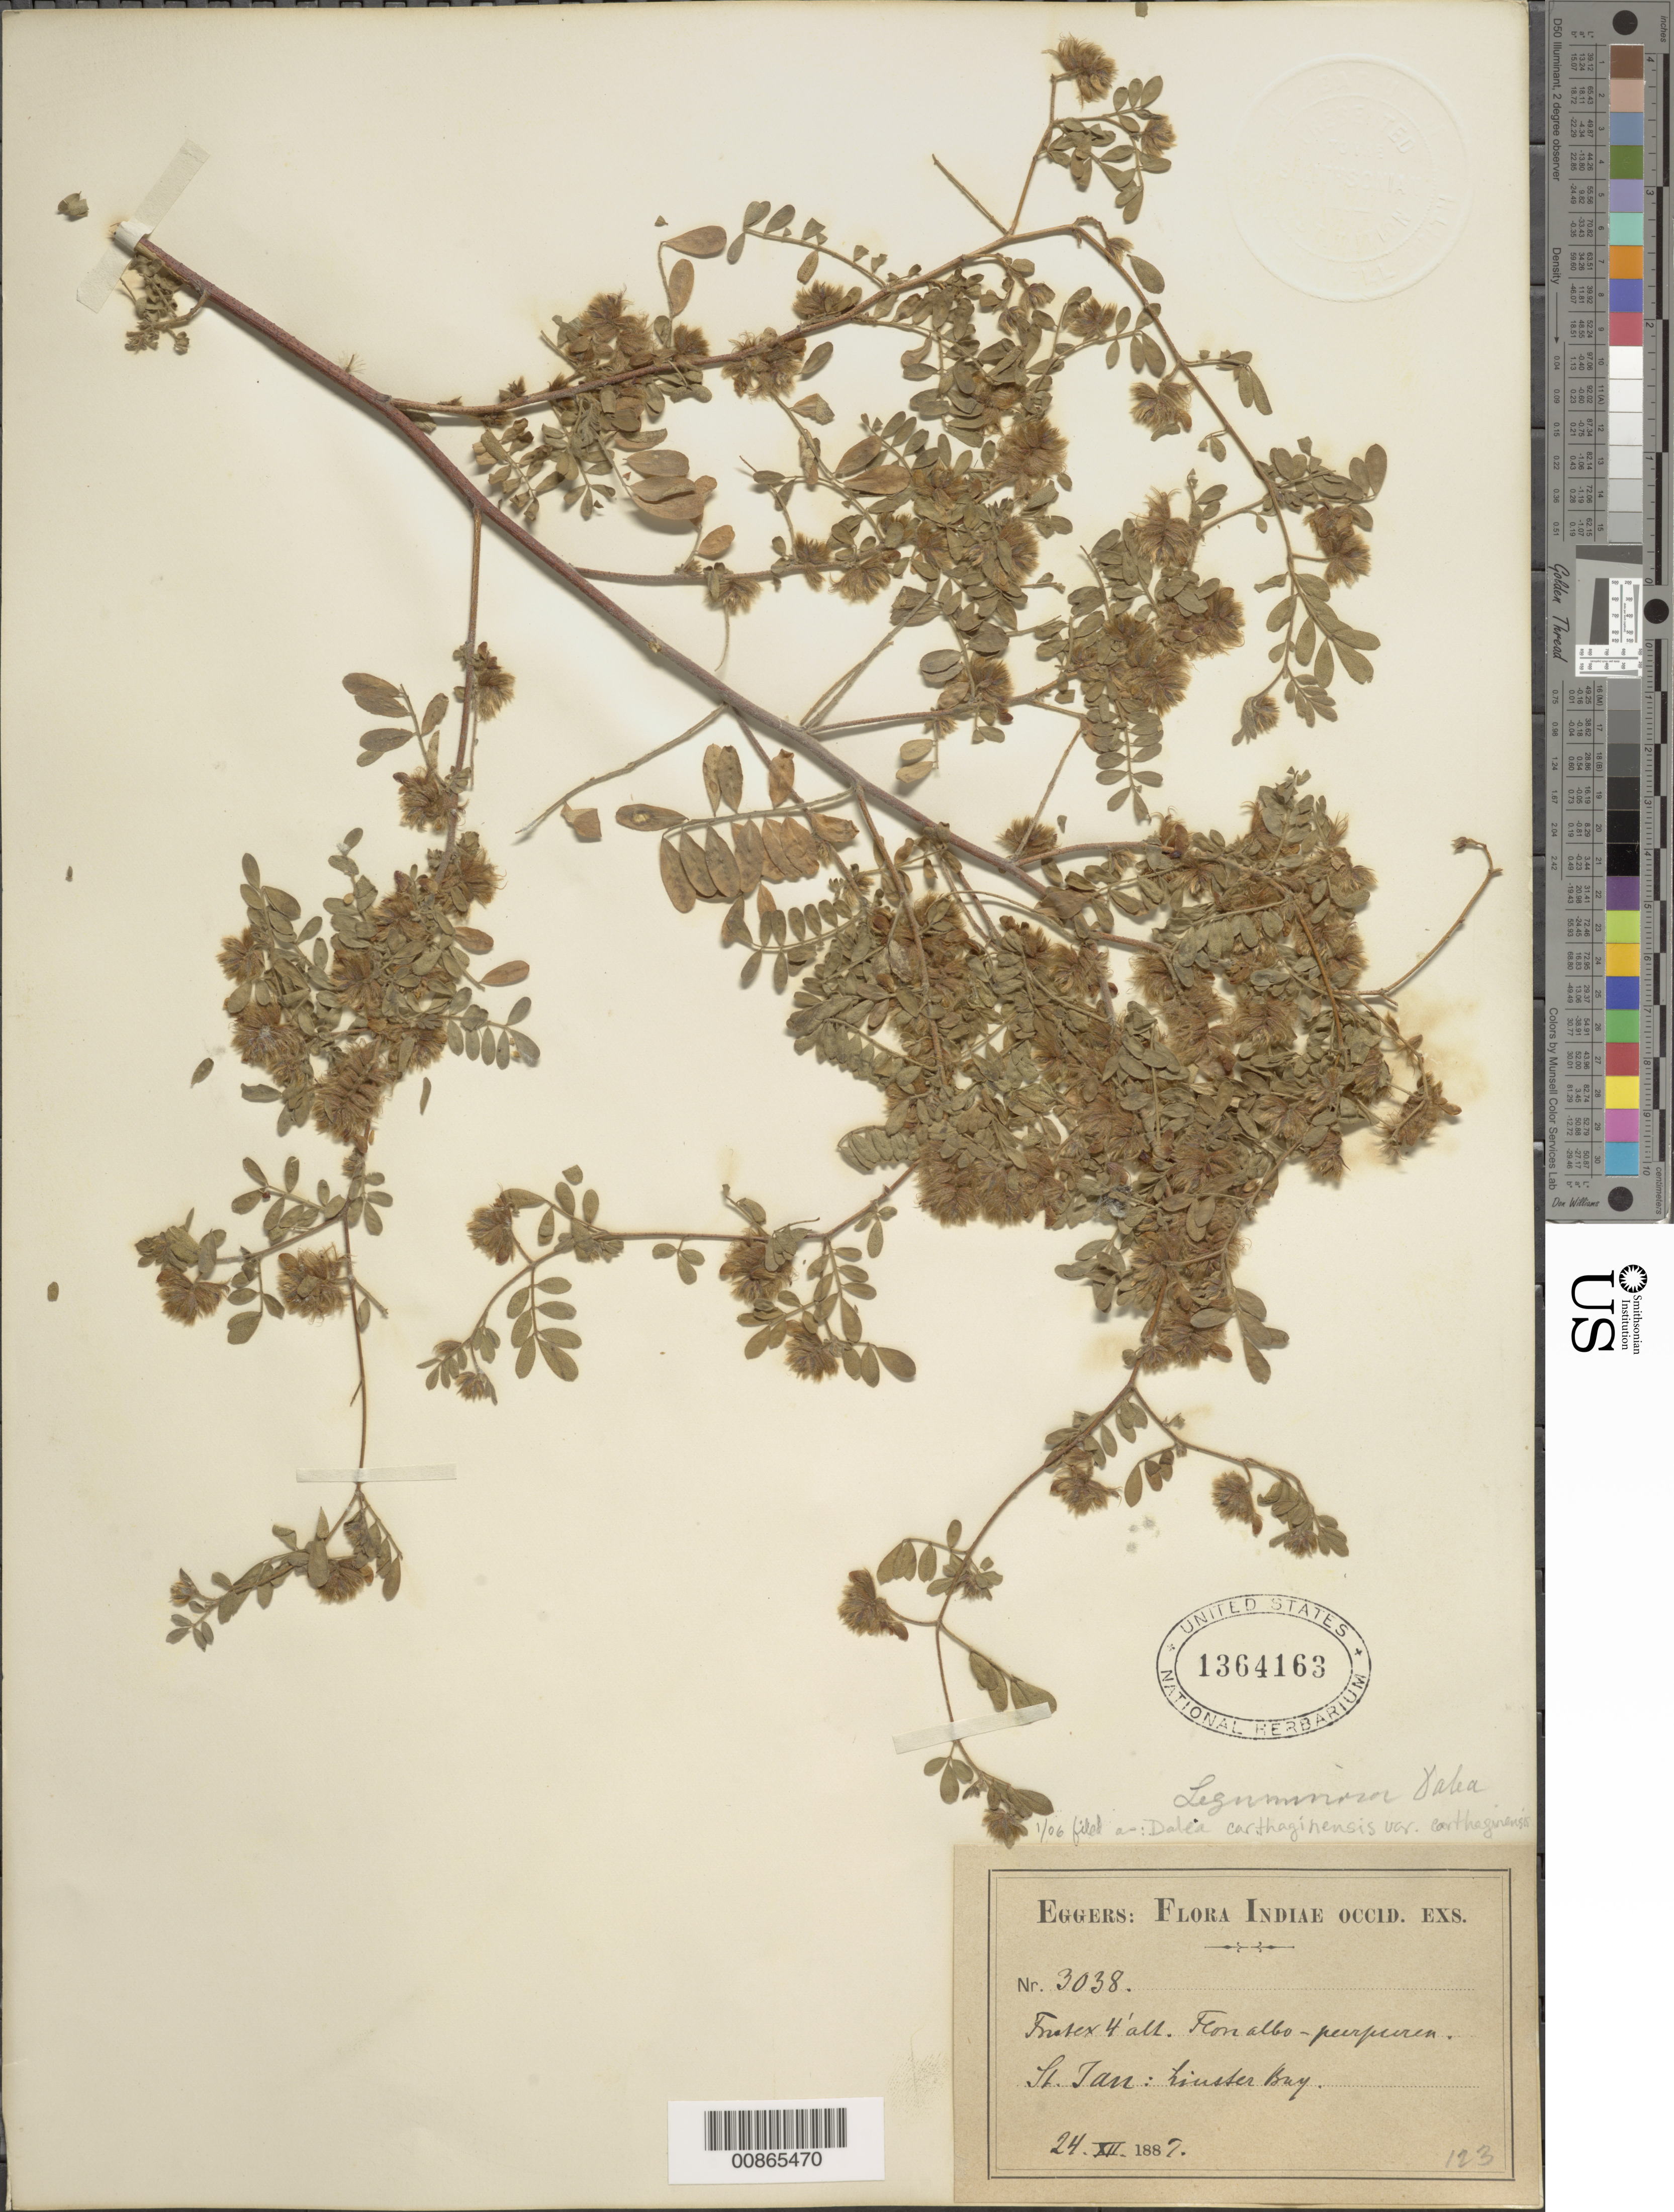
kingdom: Plantae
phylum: Tracheophyta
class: Magnoliopsida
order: Fabales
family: Fabaceae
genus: Dalea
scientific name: Dalea carthagenensis var. carthagenensis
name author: (Jacq.) J.F. Macbr.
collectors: H. F. A. von Eggers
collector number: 3038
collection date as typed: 24 Dec 1887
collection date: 1887-12-24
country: U.S. Virgin Islands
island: St. John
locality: St. Jan (currently St. John). Linster Bay.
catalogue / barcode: US 1364163